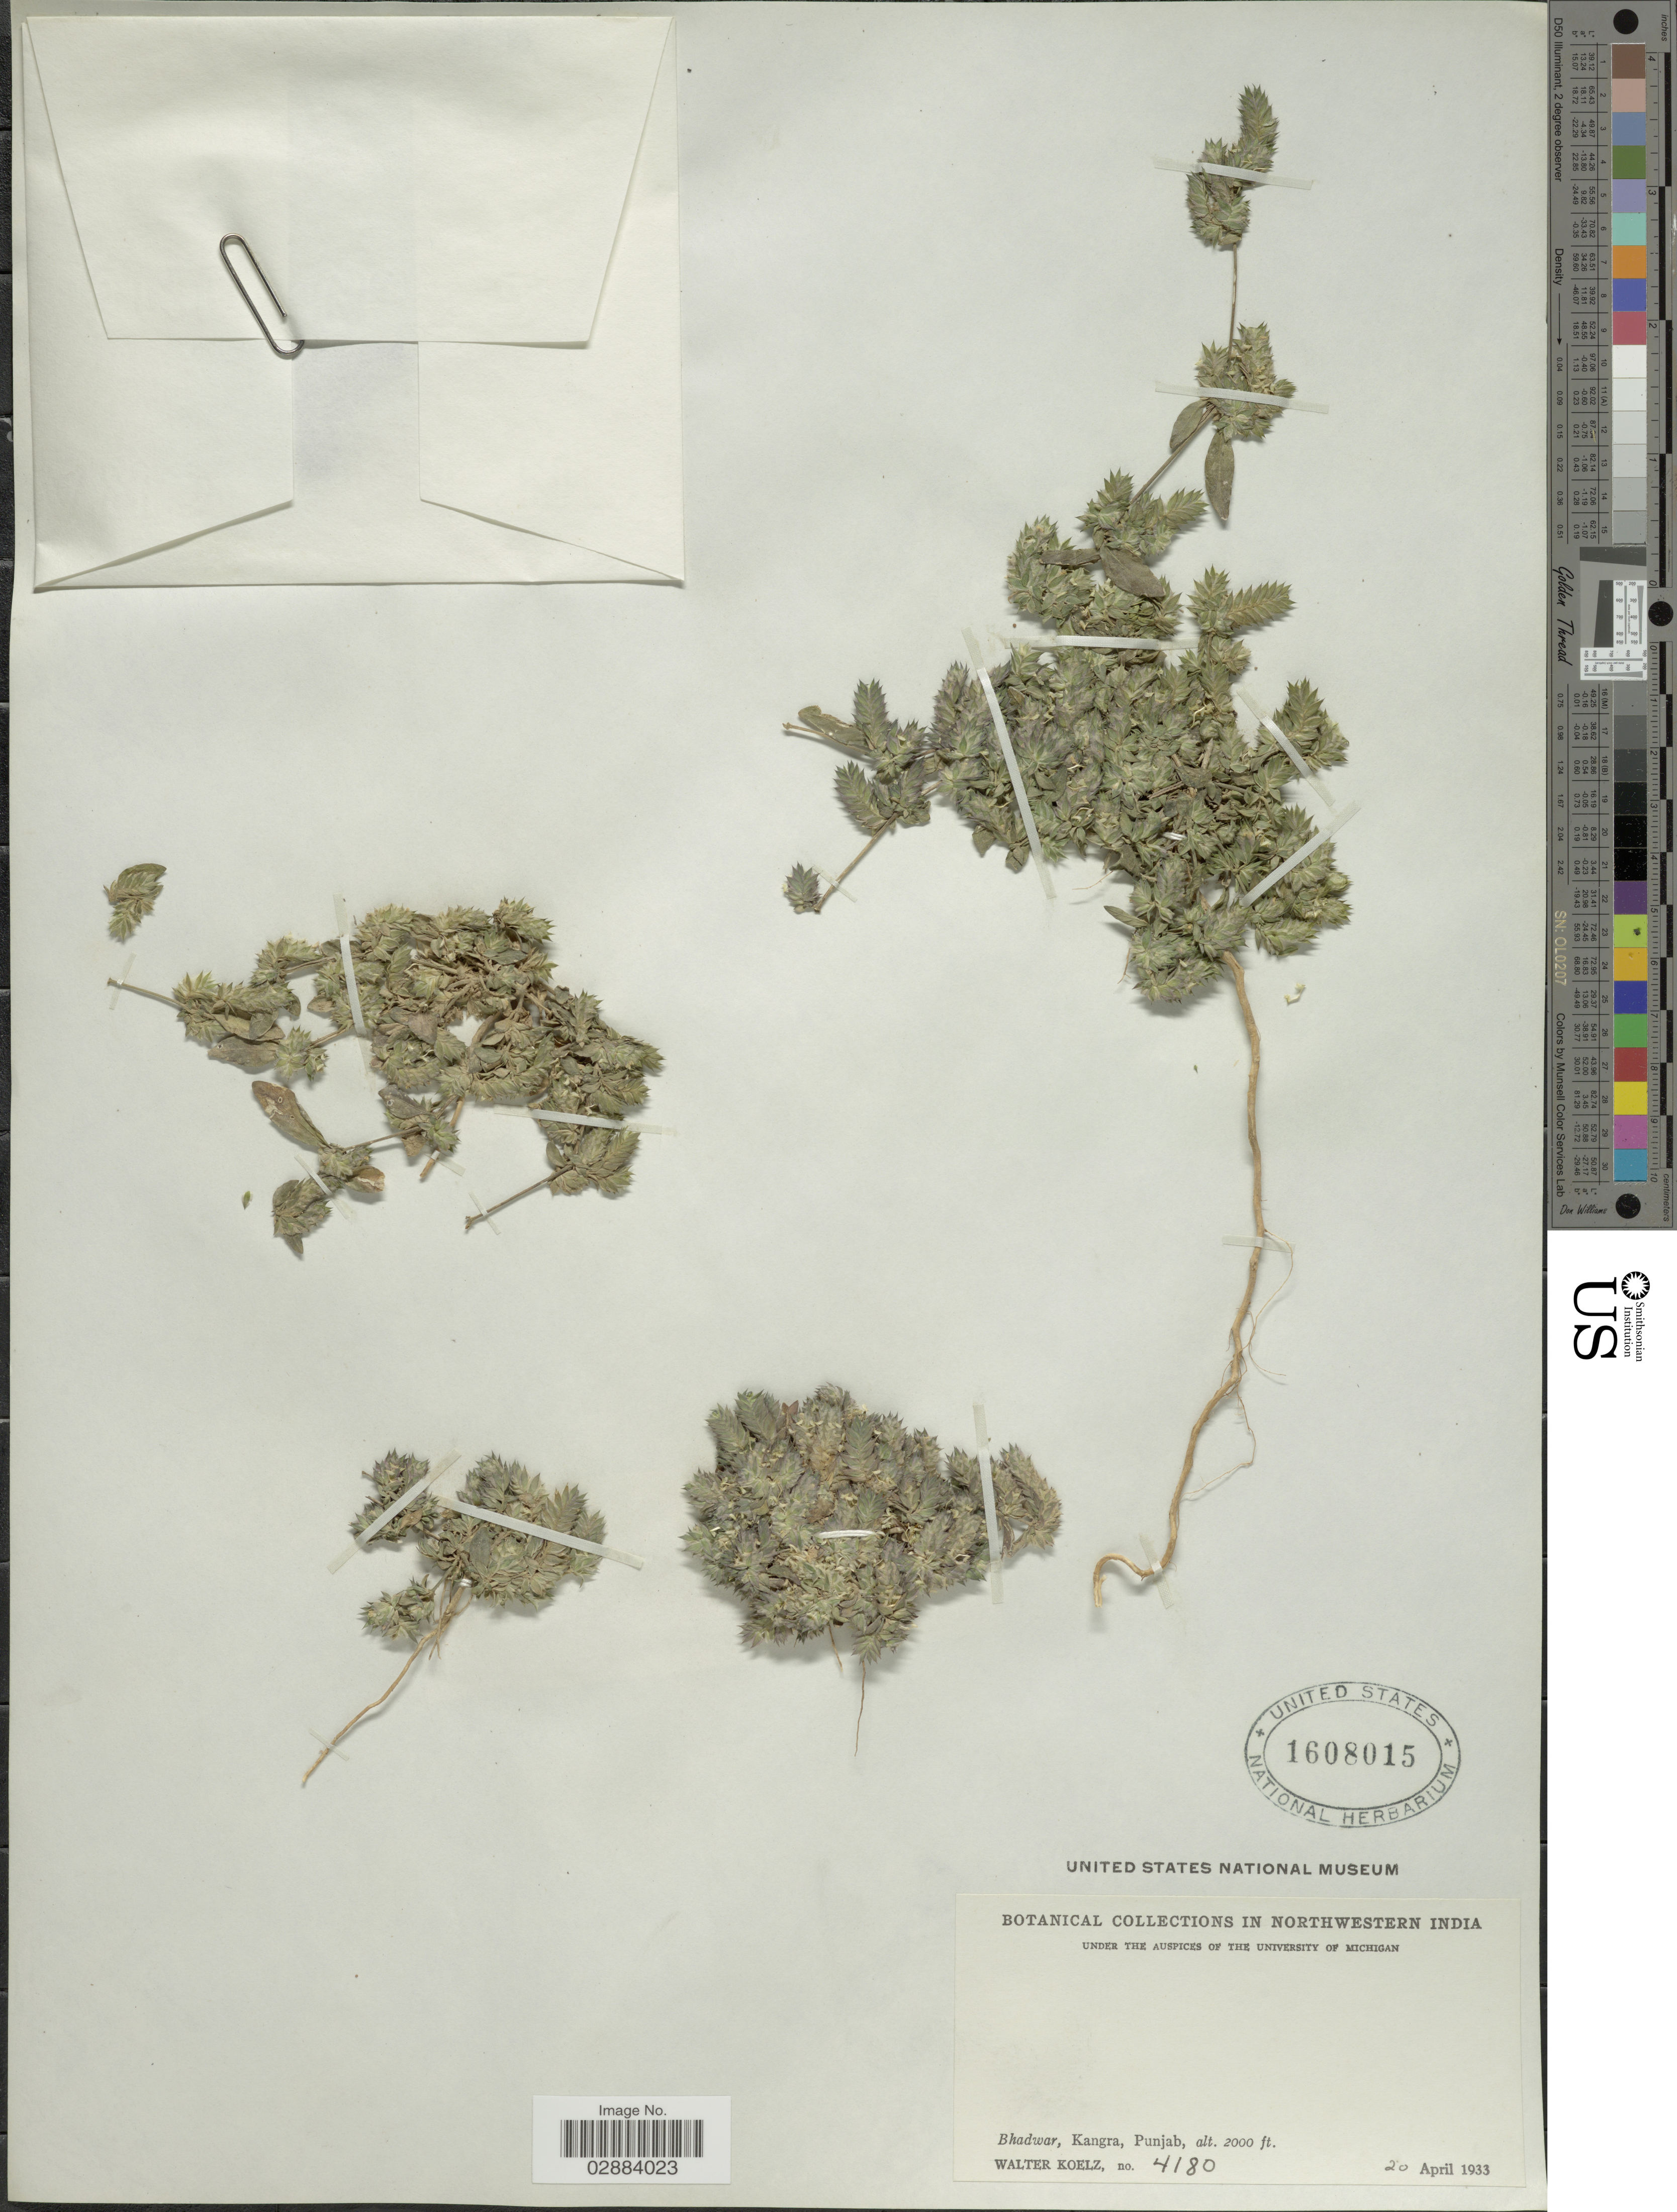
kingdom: Plantae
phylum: Tracheophyta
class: Magnoliopsida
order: Lamiales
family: Acanthaceae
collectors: W. N. Koelz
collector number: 4180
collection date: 1933-04-20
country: India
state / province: Punjab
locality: Northwestern India. Bhadwar, Kangra, Punjab.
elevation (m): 610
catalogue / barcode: US 1608015